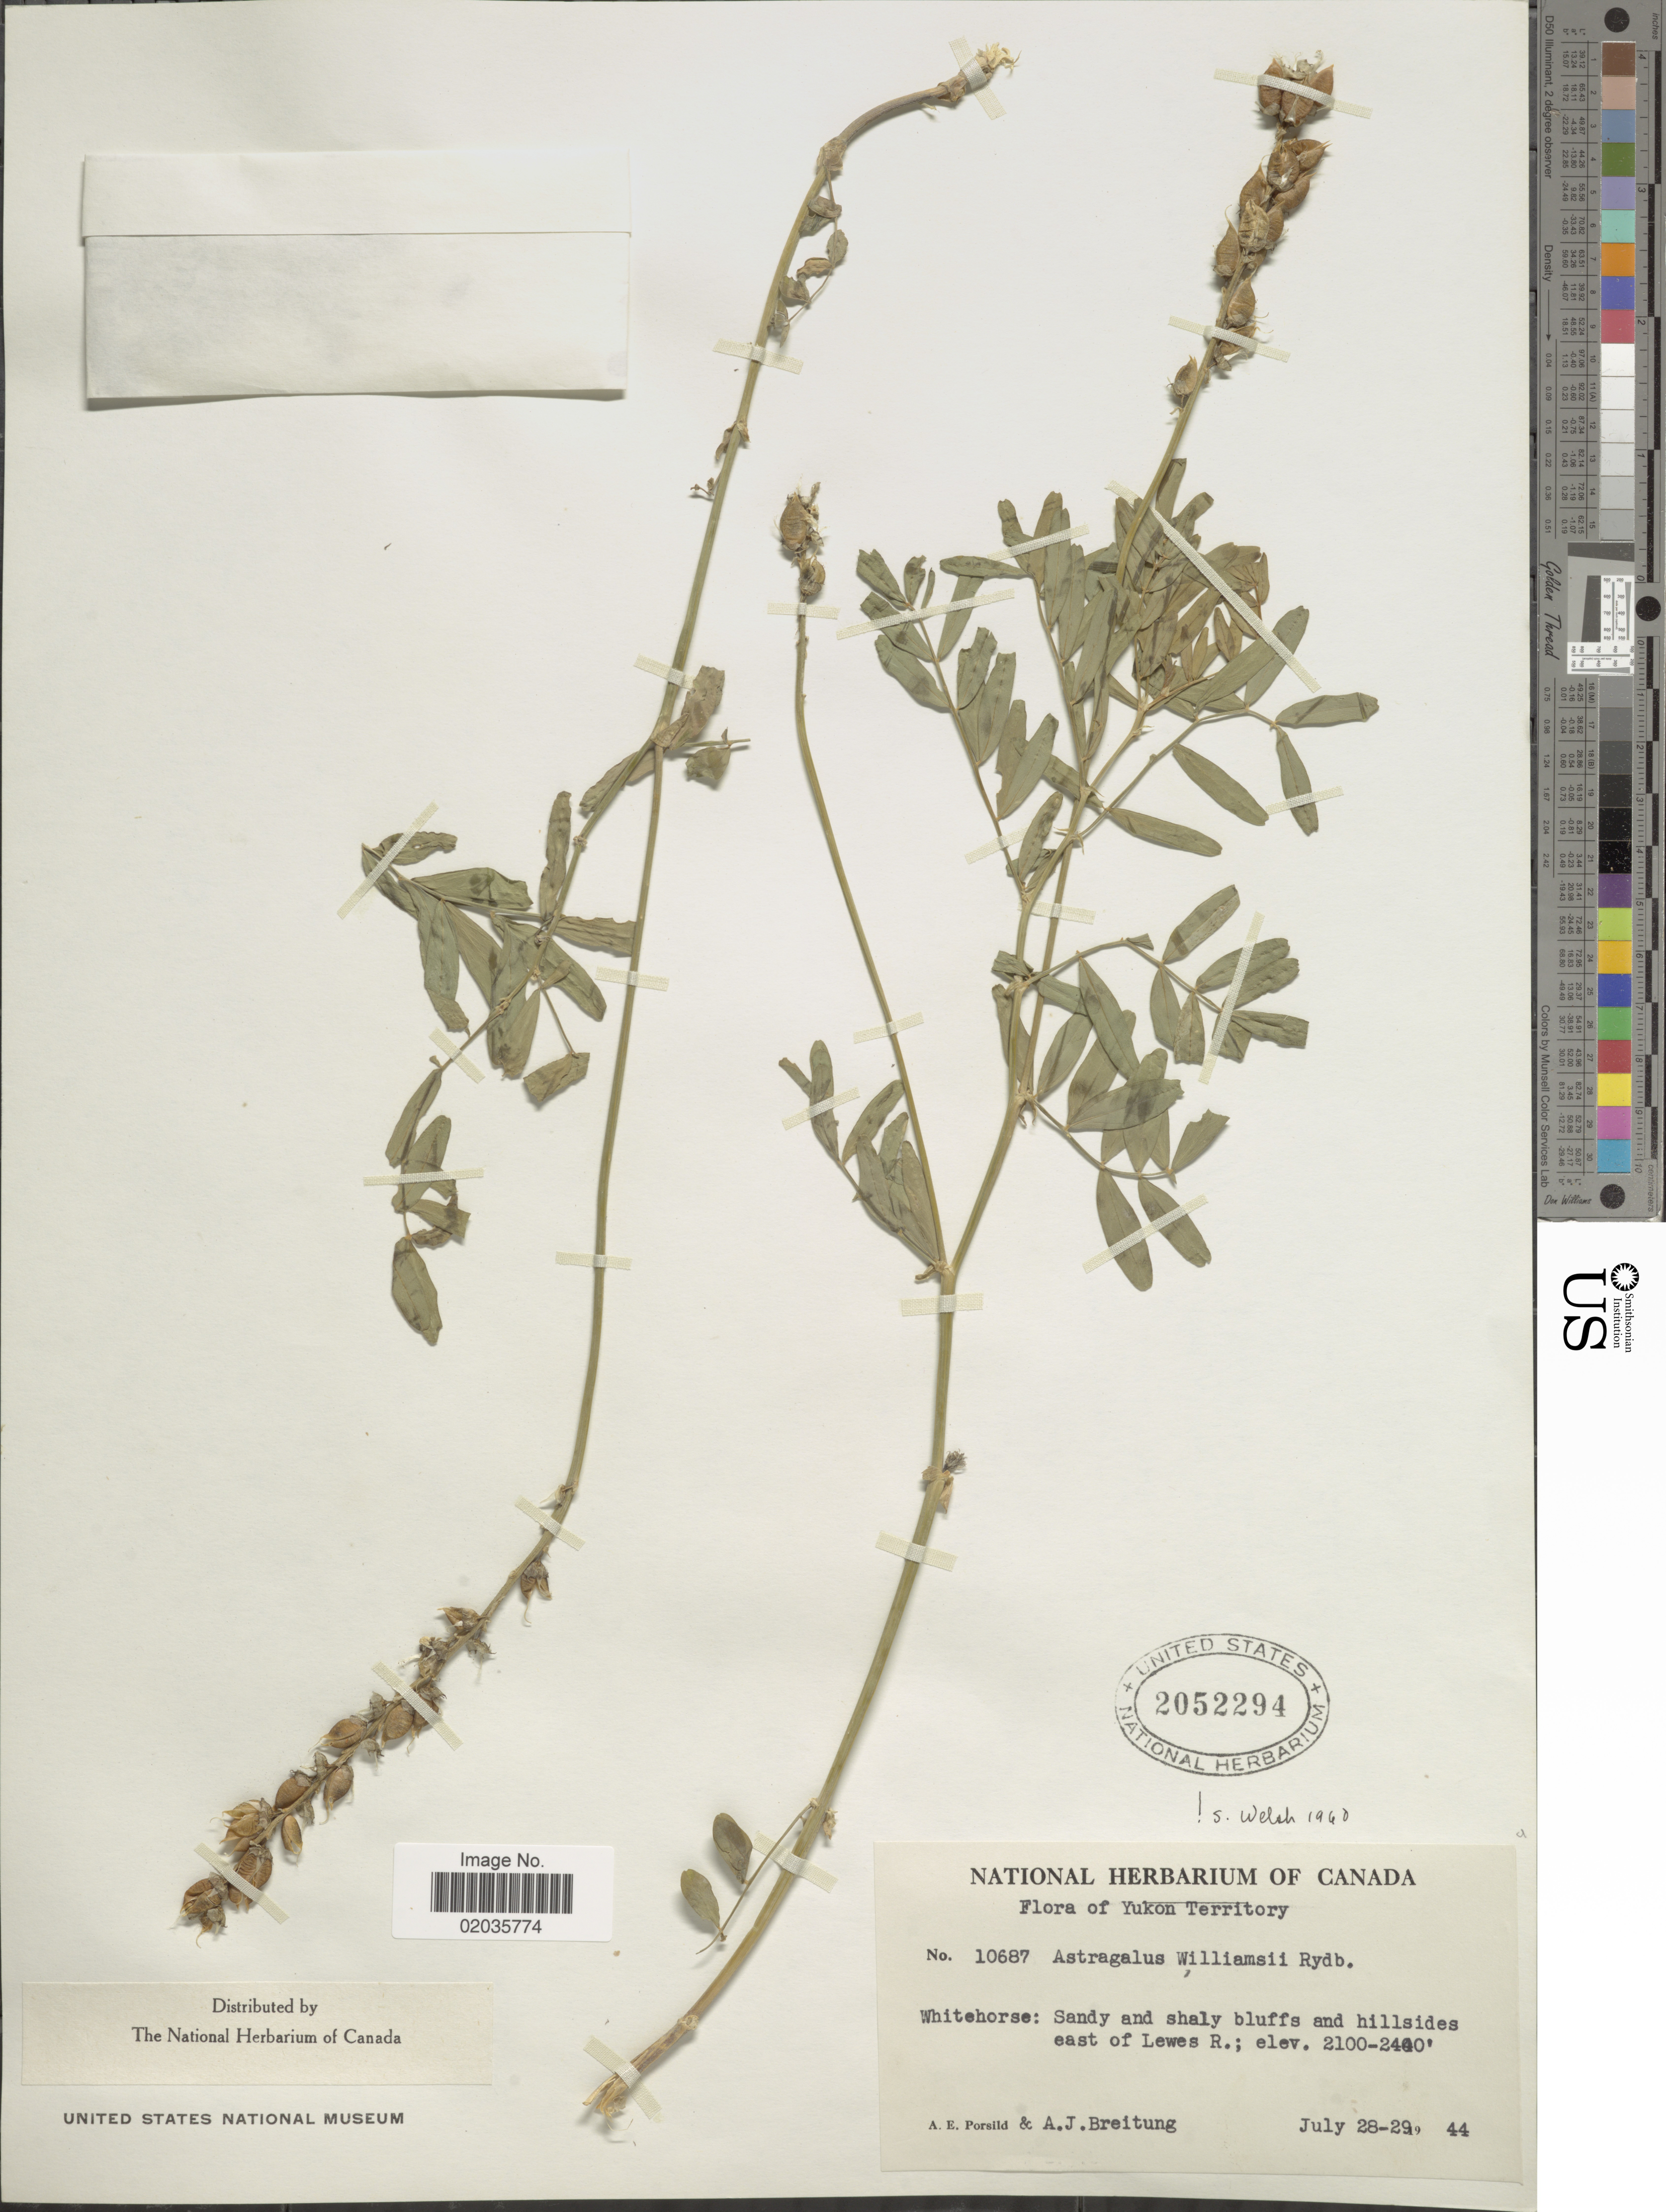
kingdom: Plantae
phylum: Tracheophyta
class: Magnoliopsida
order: Fabales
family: Fabaceae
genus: Astragalus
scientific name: Astragalus williamsii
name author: Rydb.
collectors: A. E. Porsild & A. Breitung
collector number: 10687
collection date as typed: Transcribed d/m/y: 28/7/44 to 29/7/44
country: Canada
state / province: Yukon Territory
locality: Whitehorse: sandy and shaly bluffs and hillsides east of Lewes R.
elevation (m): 640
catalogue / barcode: US 2052294